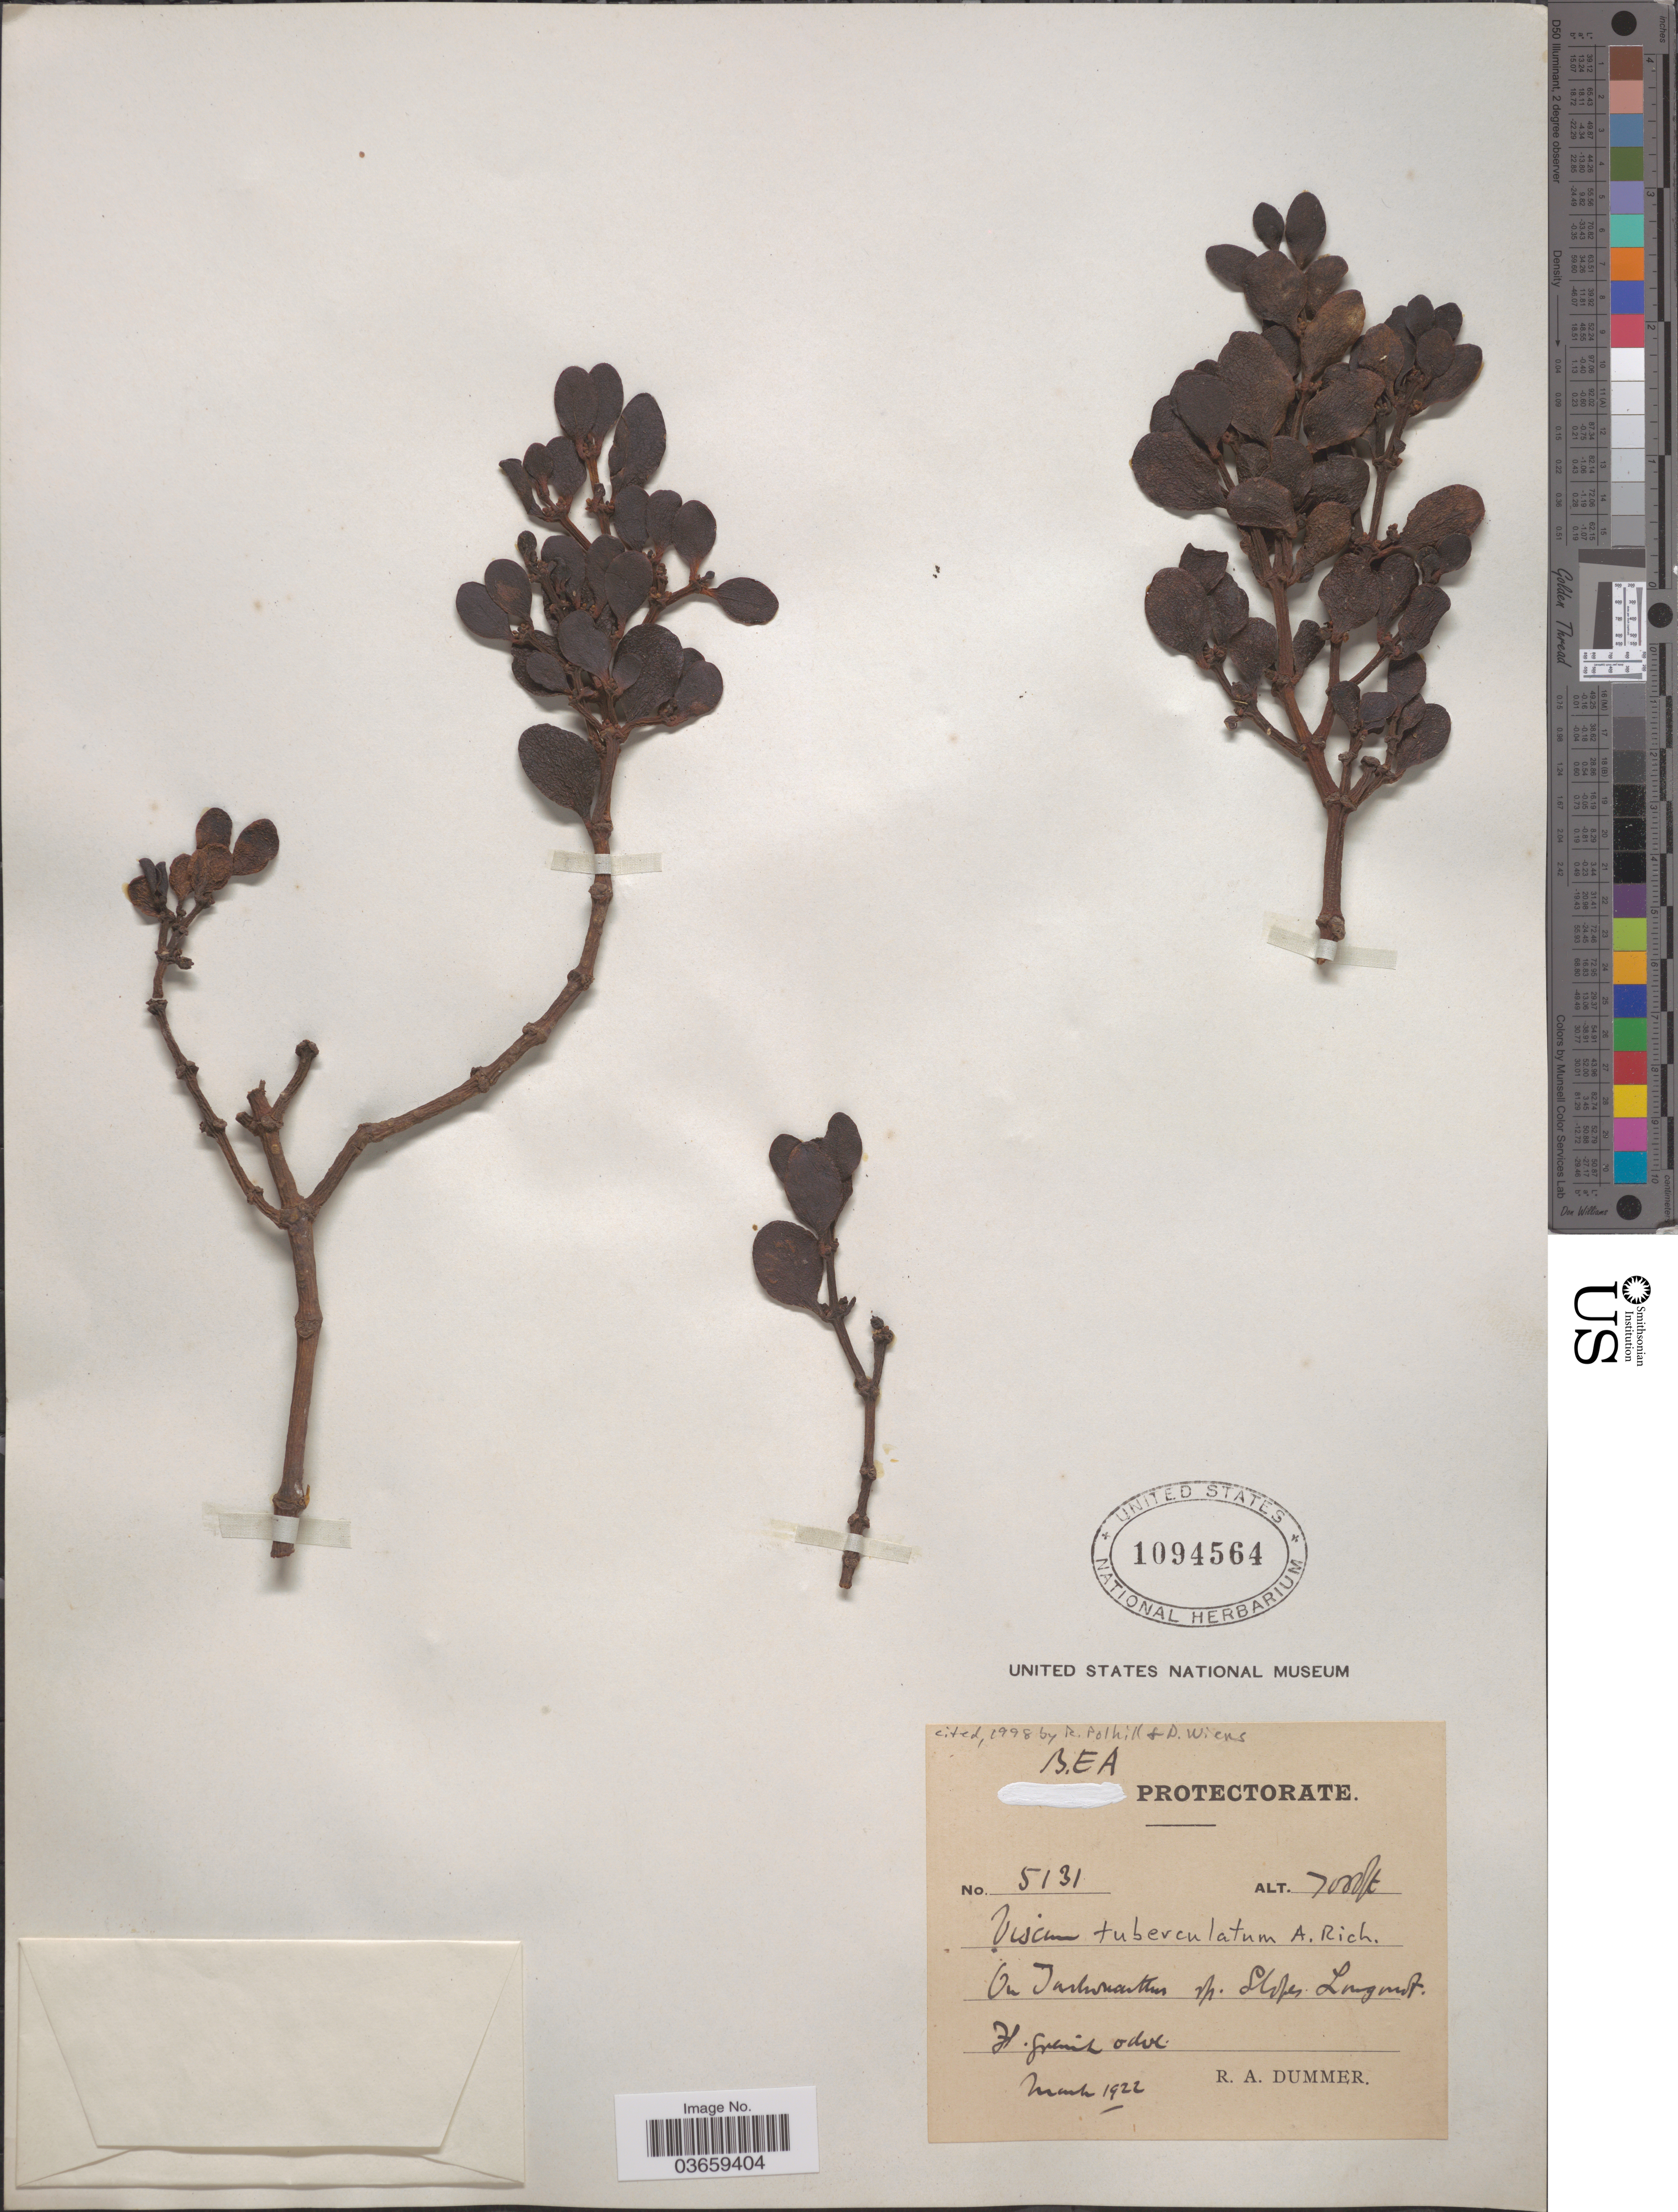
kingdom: Plantae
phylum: Tracheophyta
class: Magnoliopsida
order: Santalales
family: Viscaceae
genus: Viscum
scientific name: Viscum tuberculatum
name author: A. Rich.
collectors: R. Dümmer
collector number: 5131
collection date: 1922-03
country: Kenya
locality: B.E.A. Protectorate [unsure placement]. On Tashmountain [interpreted] sp. [interpreted] Slopes Longonot.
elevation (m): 2134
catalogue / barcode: US 1094564